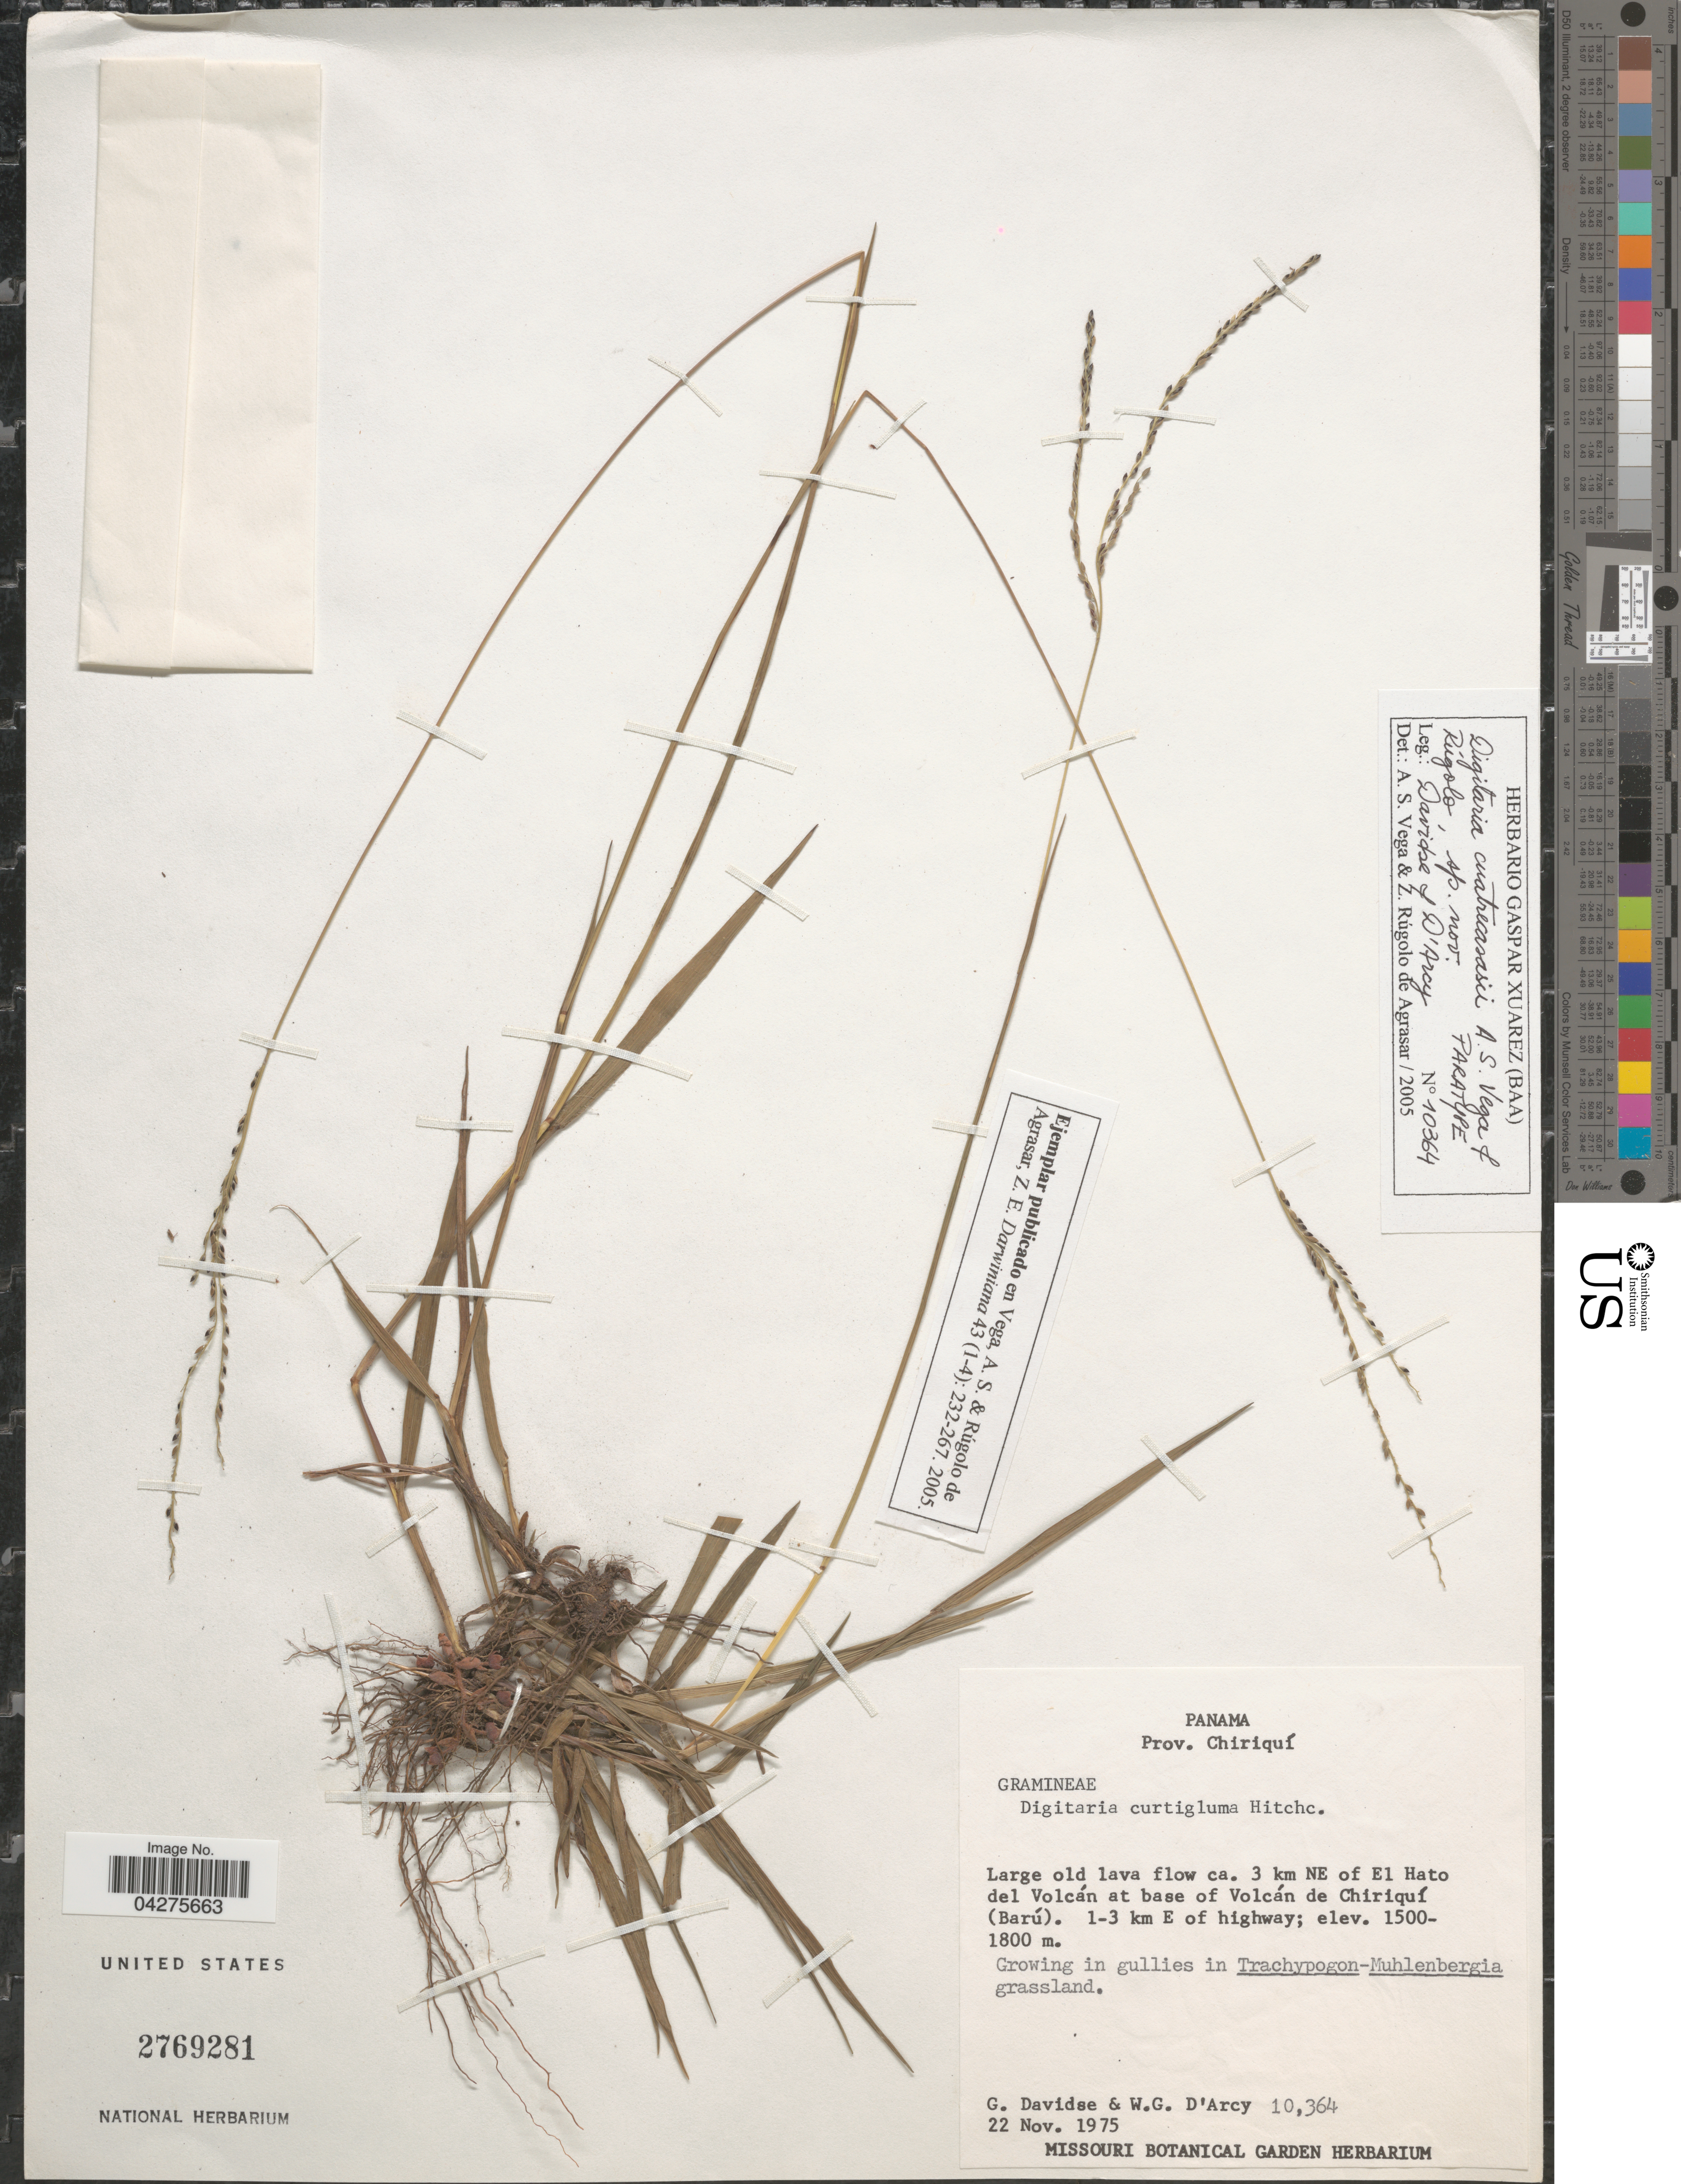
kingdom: Plantae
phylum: Tracheophyta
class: Liliopsida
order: Poales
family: Poaceae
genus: Digitaria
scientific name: Digitaria cuatrecasasii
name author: A.S. Vega & Rúgolo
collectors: G. Davidse & W. G. D'Arcy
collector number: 10364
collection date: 1975-11-22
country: Panama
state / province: Chiriqui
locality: Large old lava flow ca. 3 km NE of El Hato del Volcán at base of Volcán de Chiriquí (Barú).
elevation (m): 1500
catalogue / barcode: US 2769281